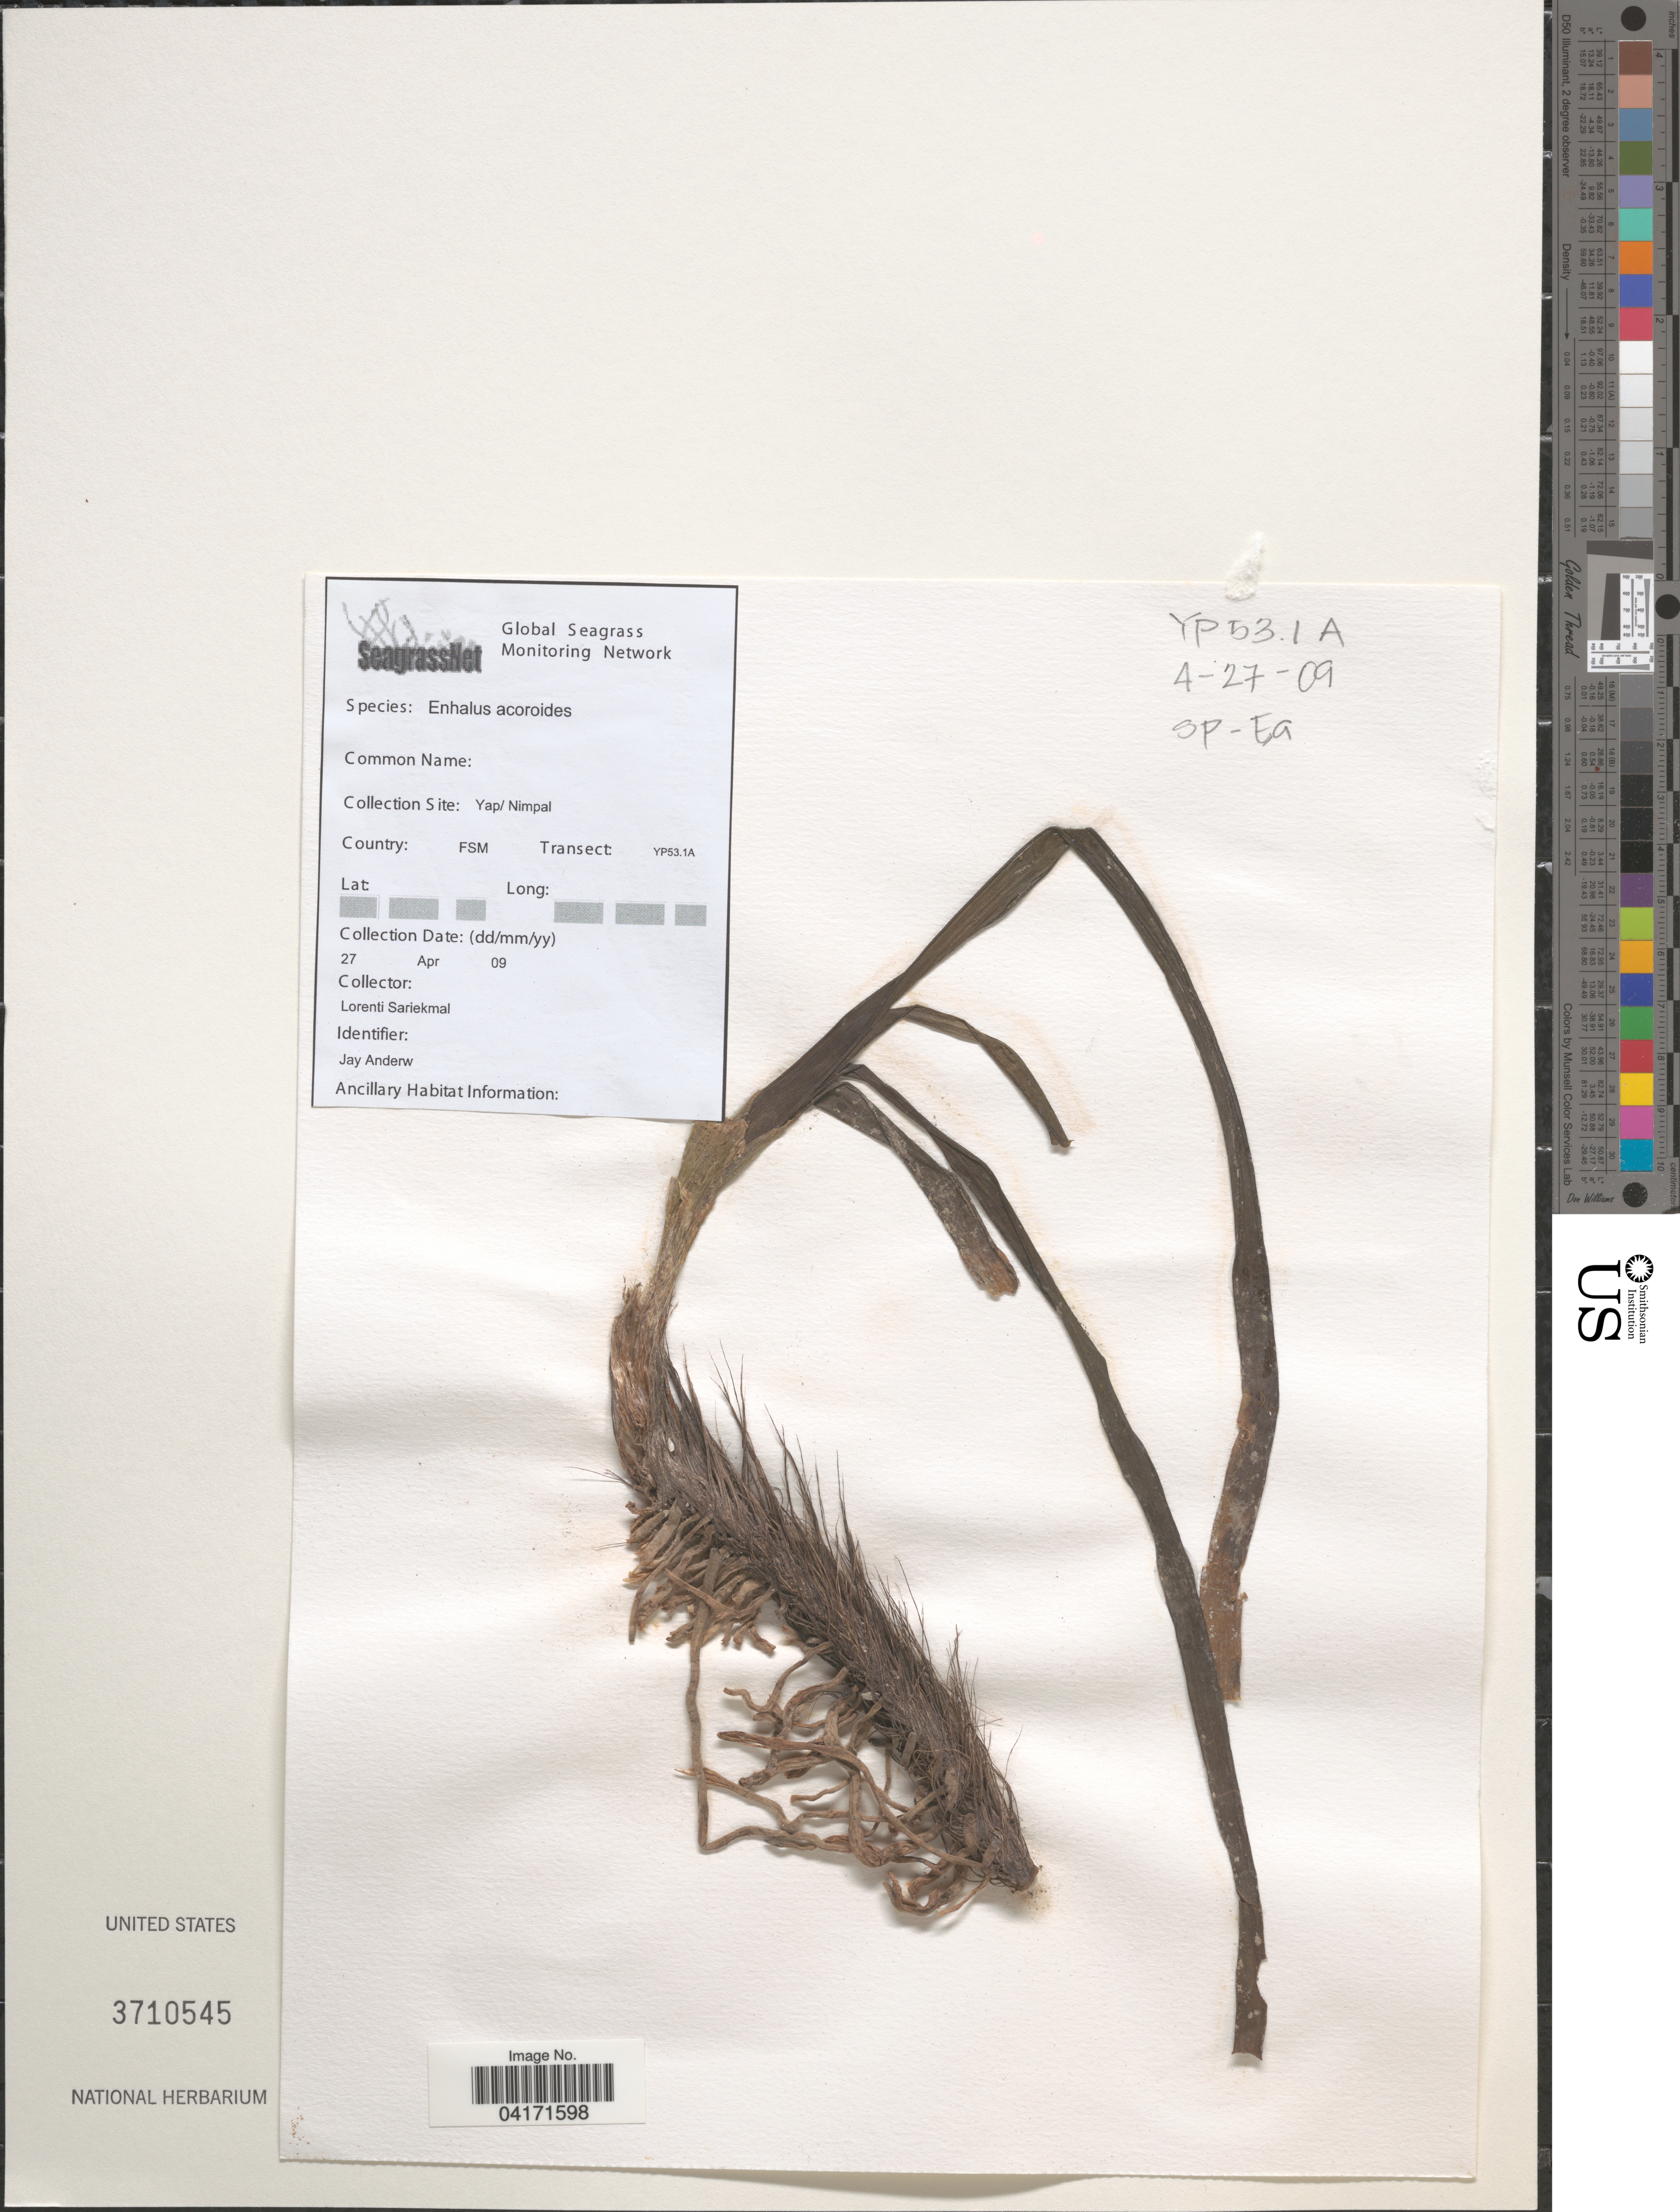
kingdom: Plantae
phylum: Tracheophyta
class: Liliopsida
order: Alismatales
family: Hydrocharitaceae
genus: Enhalus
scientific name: Enhalus acoroides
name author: (L. f.) Royle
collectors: L. Sariekmal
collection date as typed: Transcribed d/m/y: 27/4/9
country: Micronesia, Federated States of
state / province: Yap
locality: Nimpal. Transect: YP53.1A.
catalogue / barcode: US 3710545